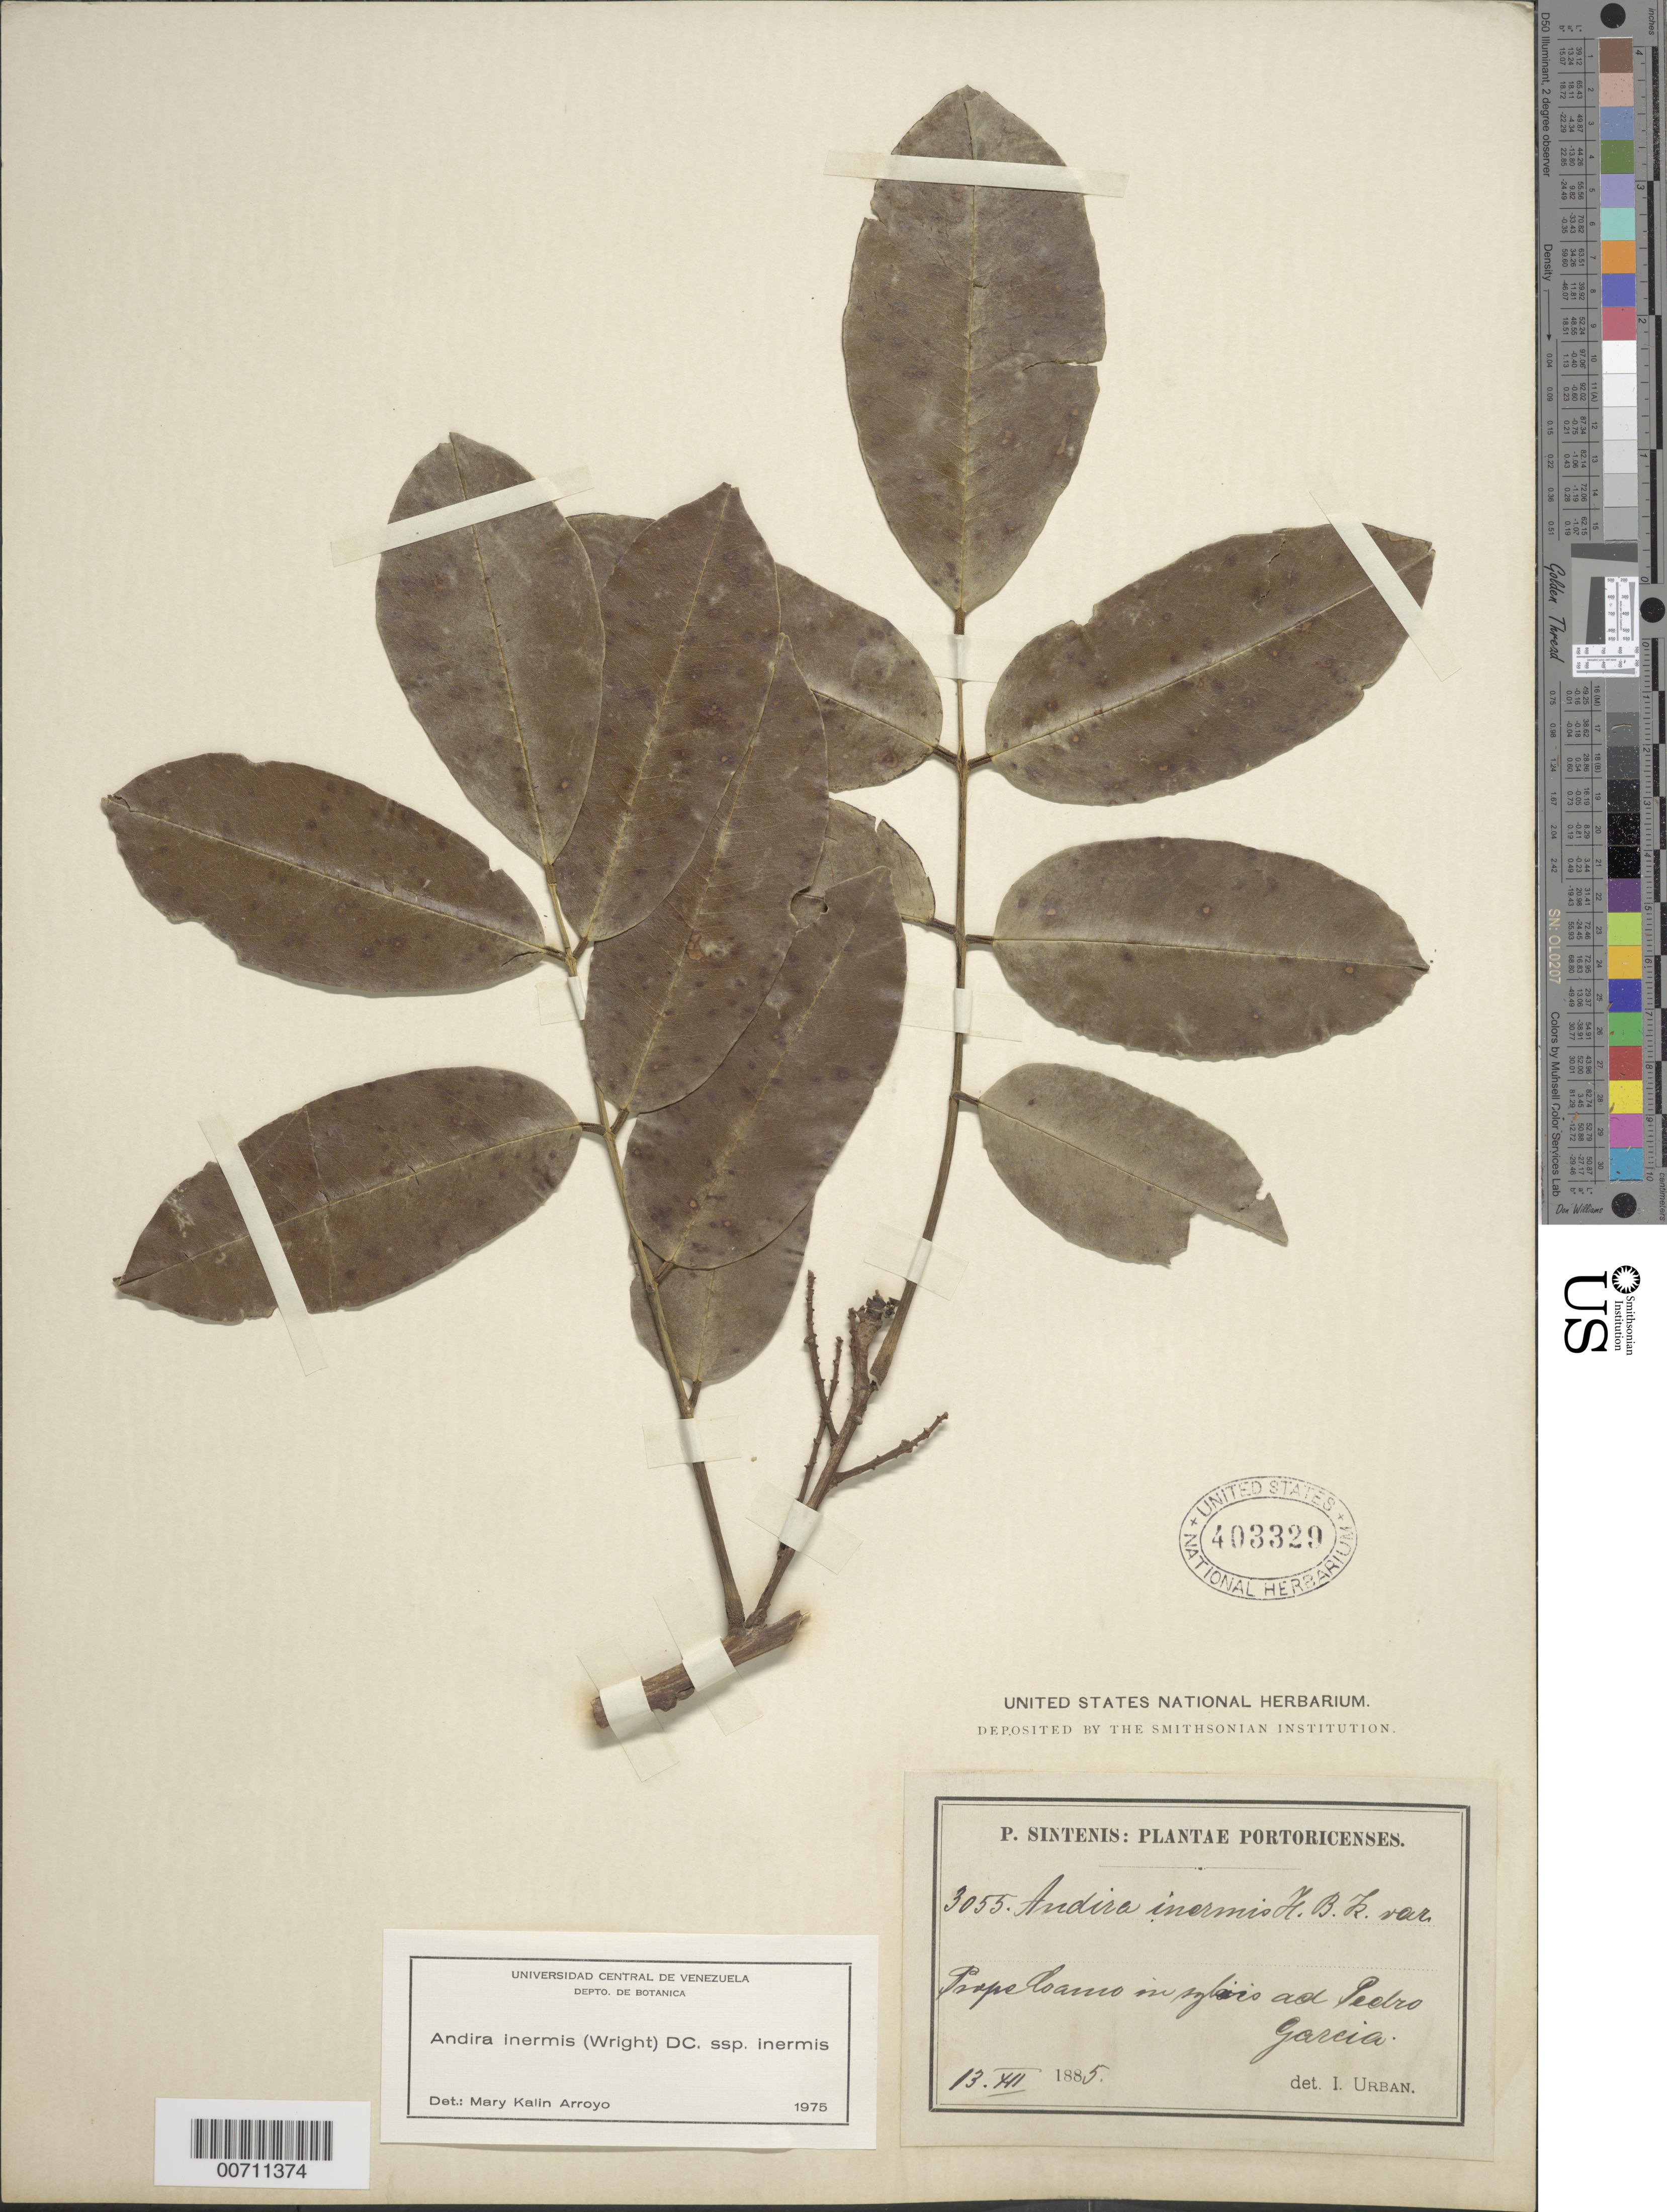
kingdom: Plantae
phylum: Tracheophyta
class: Magnoliopsida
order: Fabales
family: Fabaceae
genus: Andira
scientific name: Andira inermis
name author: (W. Wright) Kunth ex DC.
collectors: P. Sintenis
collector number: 3055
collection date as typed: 13 Dec 1885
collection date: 1885-12-13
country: Puerto Rico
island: Greater Antilles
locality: Prope Coamo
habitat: In sylvis ad Pedro Garcia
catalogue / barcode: US 403329